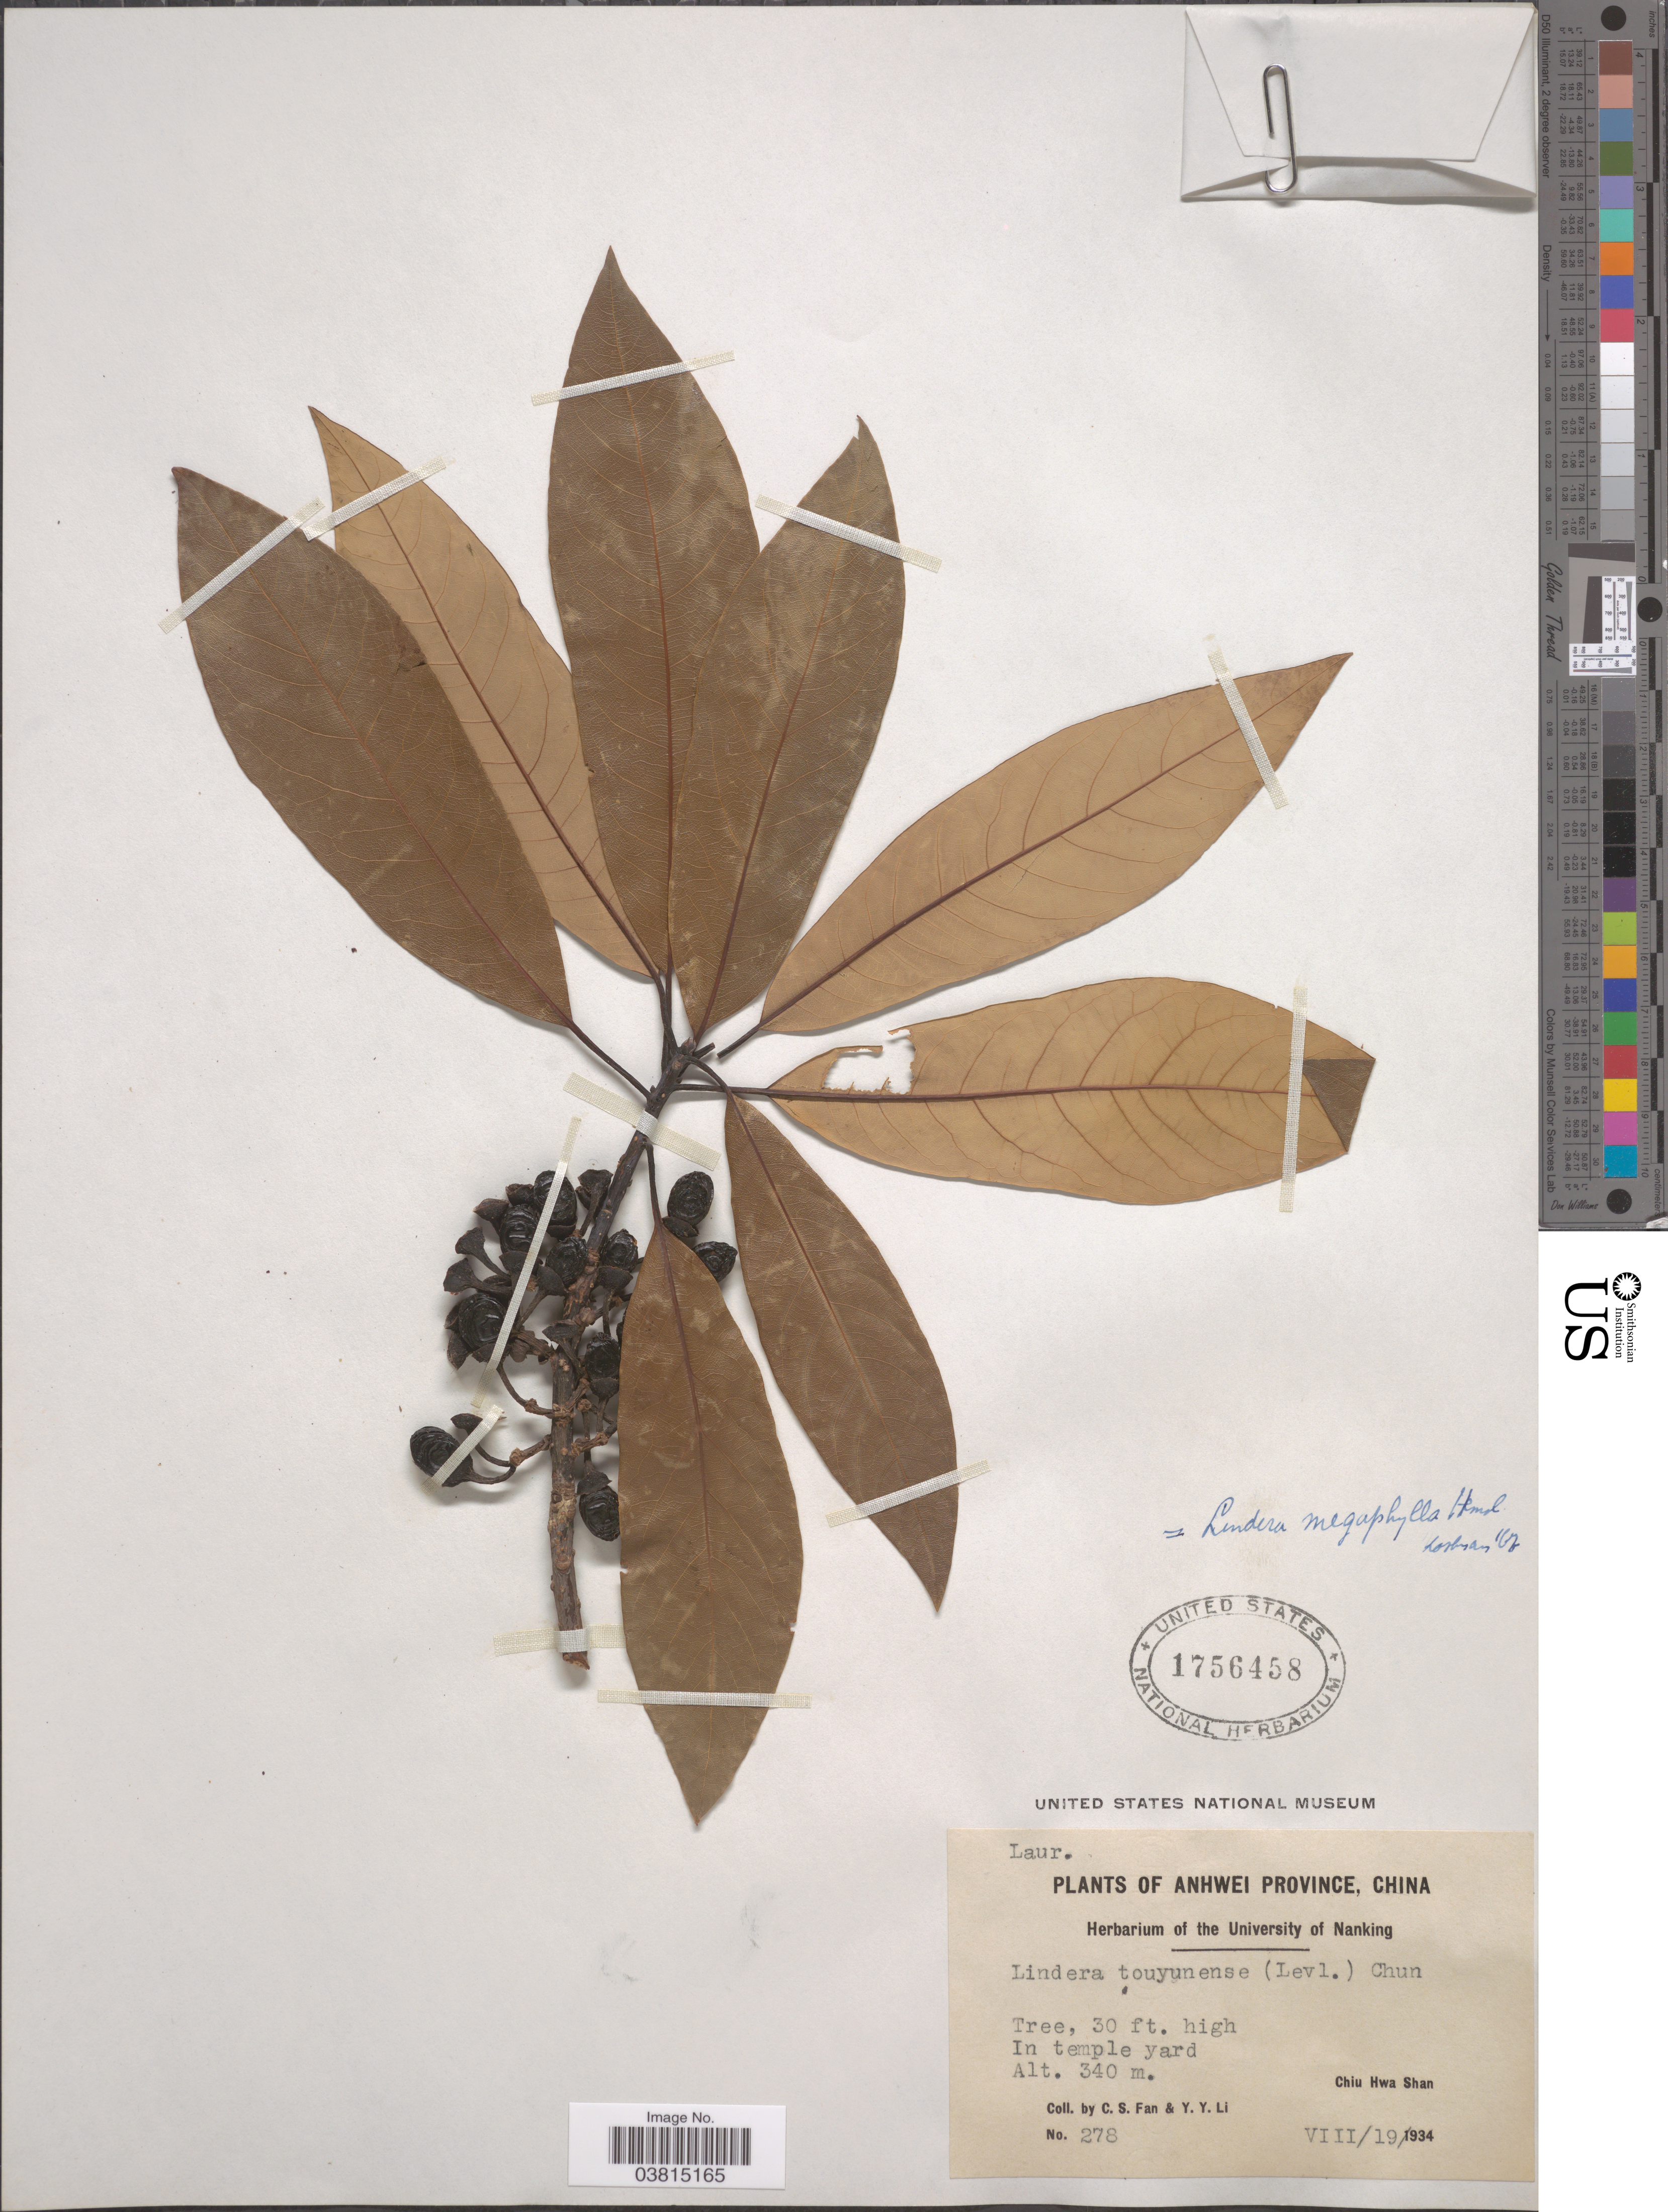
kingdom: Plantae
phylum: Tracheophyta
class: Magnoliopsida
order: Laurales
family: Lauraceae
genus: Lindera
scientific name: Lindera megaphylla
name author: Hemsl.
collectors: C. S. Fan & Y. Y. Li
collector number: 278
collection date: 1934-08-19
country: China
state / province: Anhui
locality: Anhwei Province. Chiu Hwa Shan.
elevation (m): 340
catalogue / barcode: US 1756458